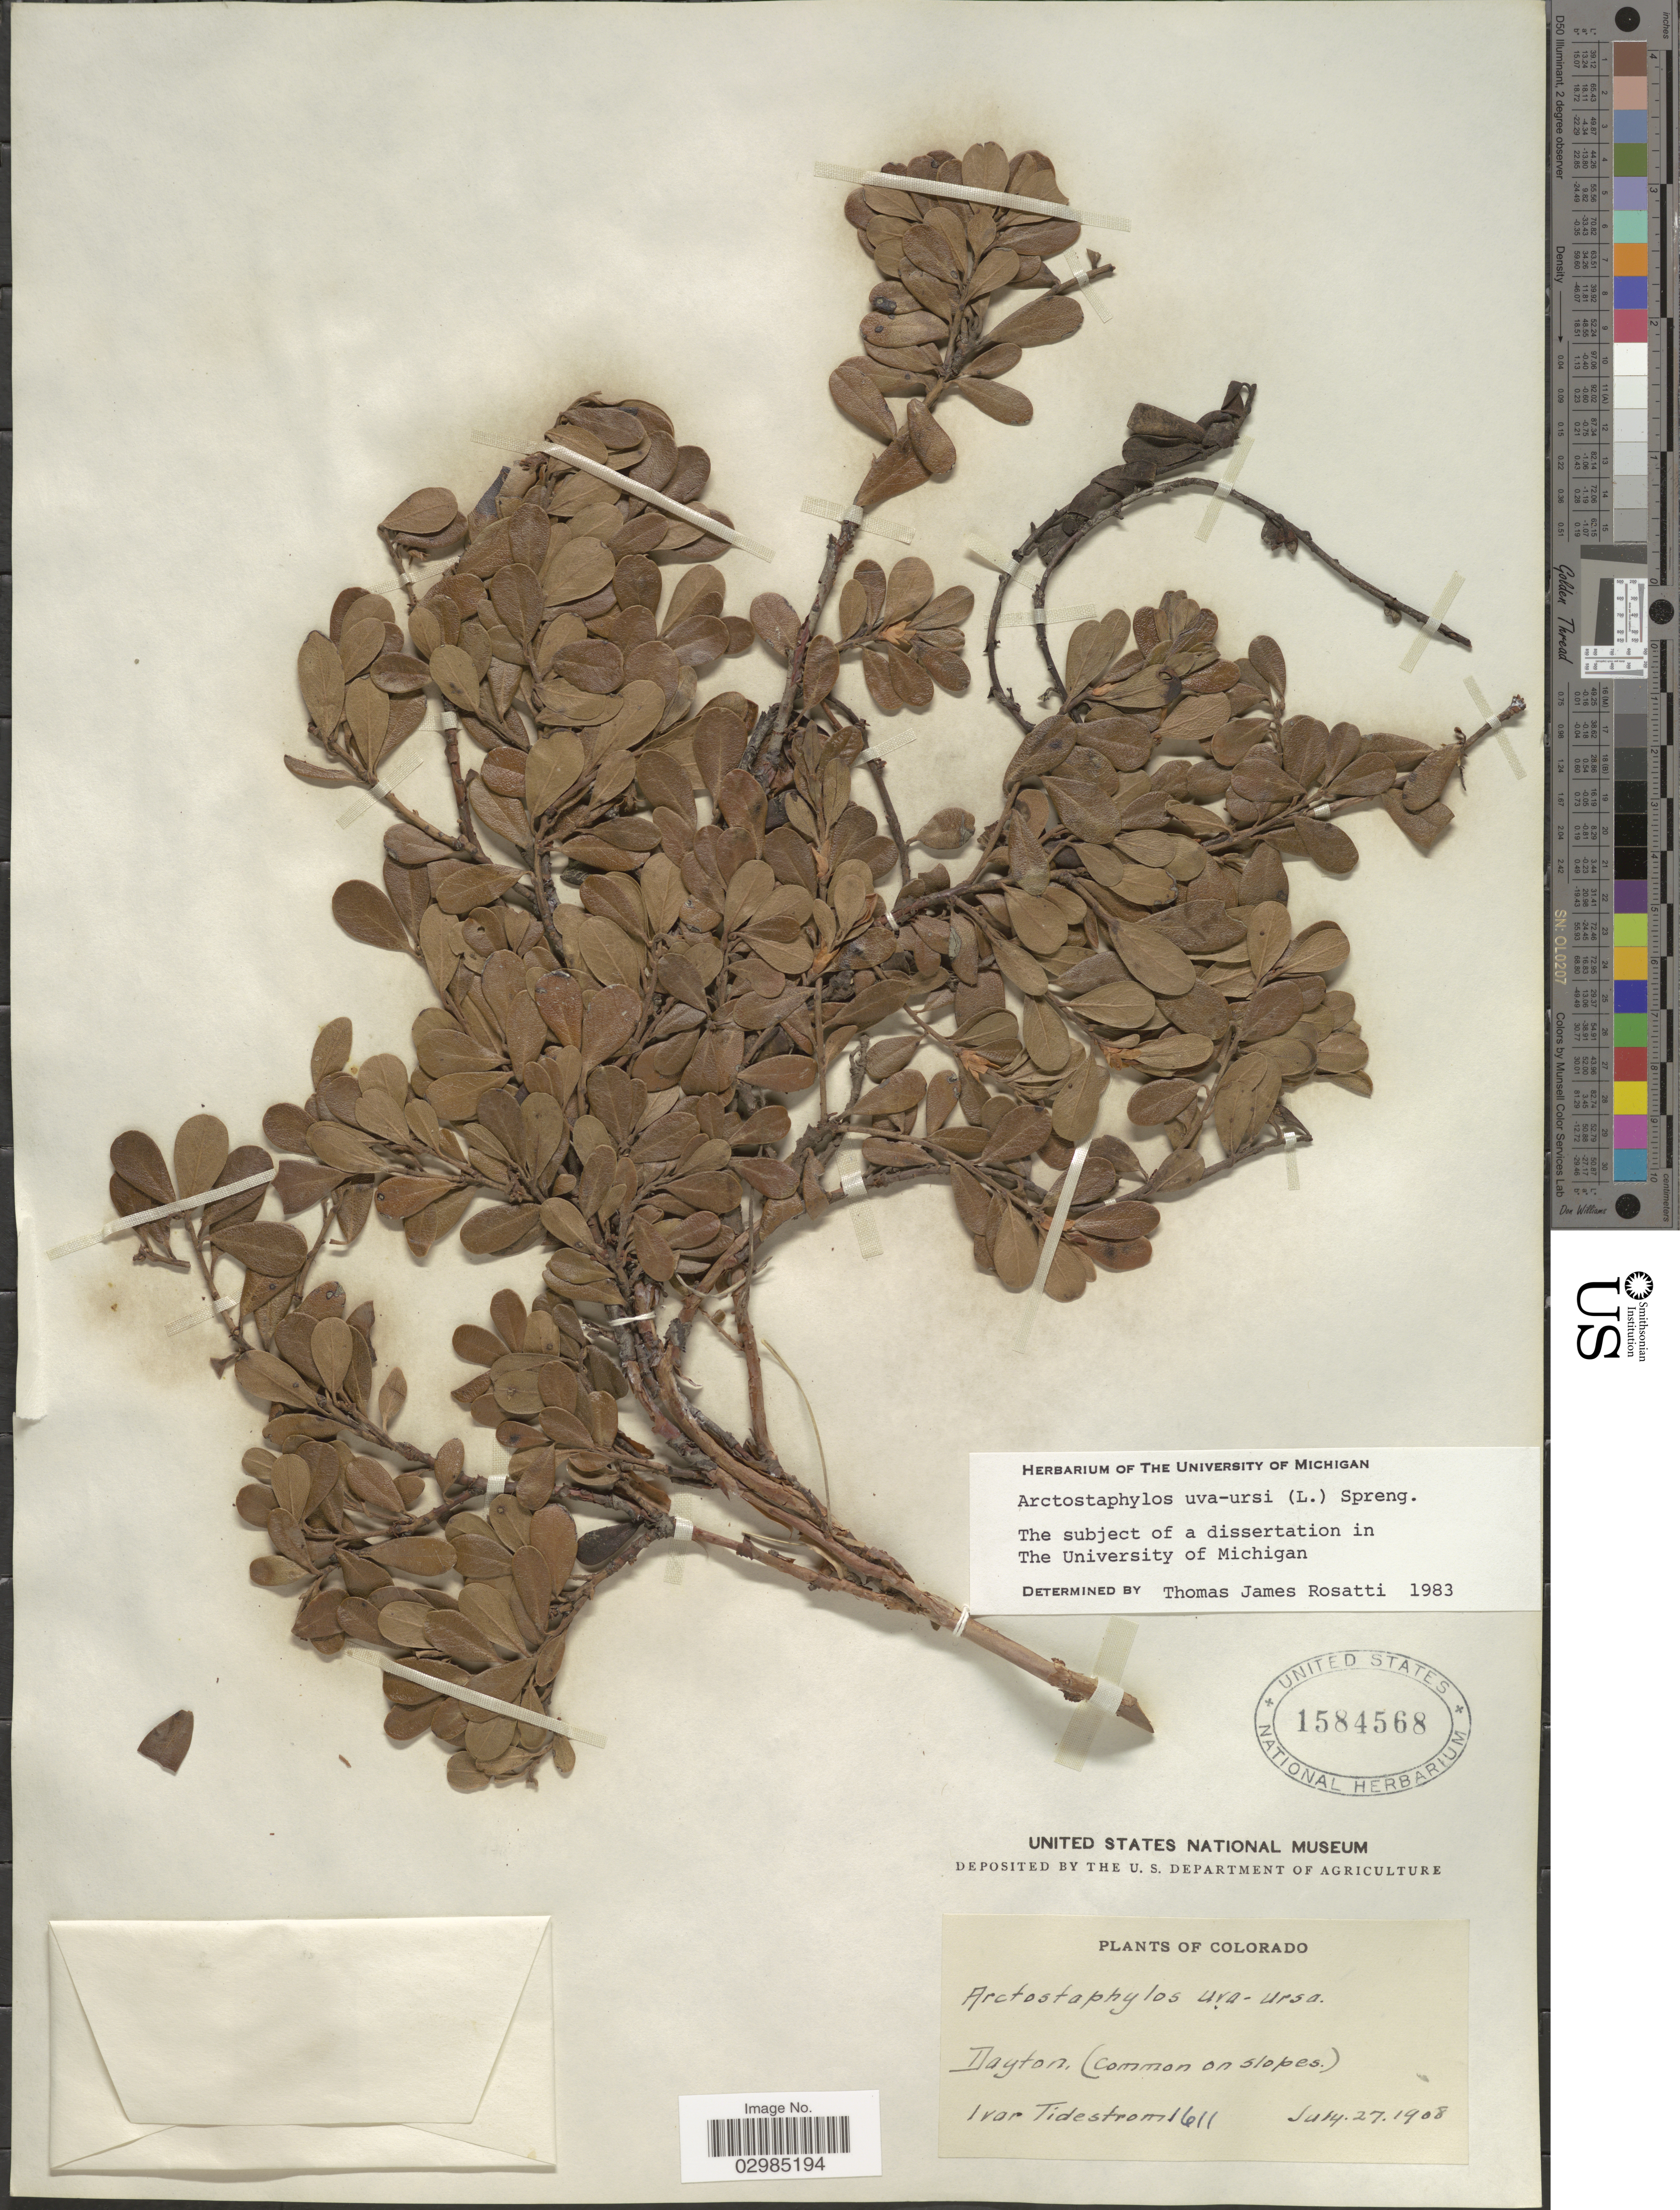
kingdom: Plantae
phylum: Tracheophyta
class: Magnoliopsida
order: Ericales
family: Ericaceae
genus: Arctostaphylos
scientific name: Arctostaphylos uva-ursi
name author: (L.) Spreng.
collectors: I. F. Tidestrom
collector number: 1611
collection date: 1908-07-27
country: United States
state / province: Colorado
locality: Dayton.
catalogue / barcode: US 1584568